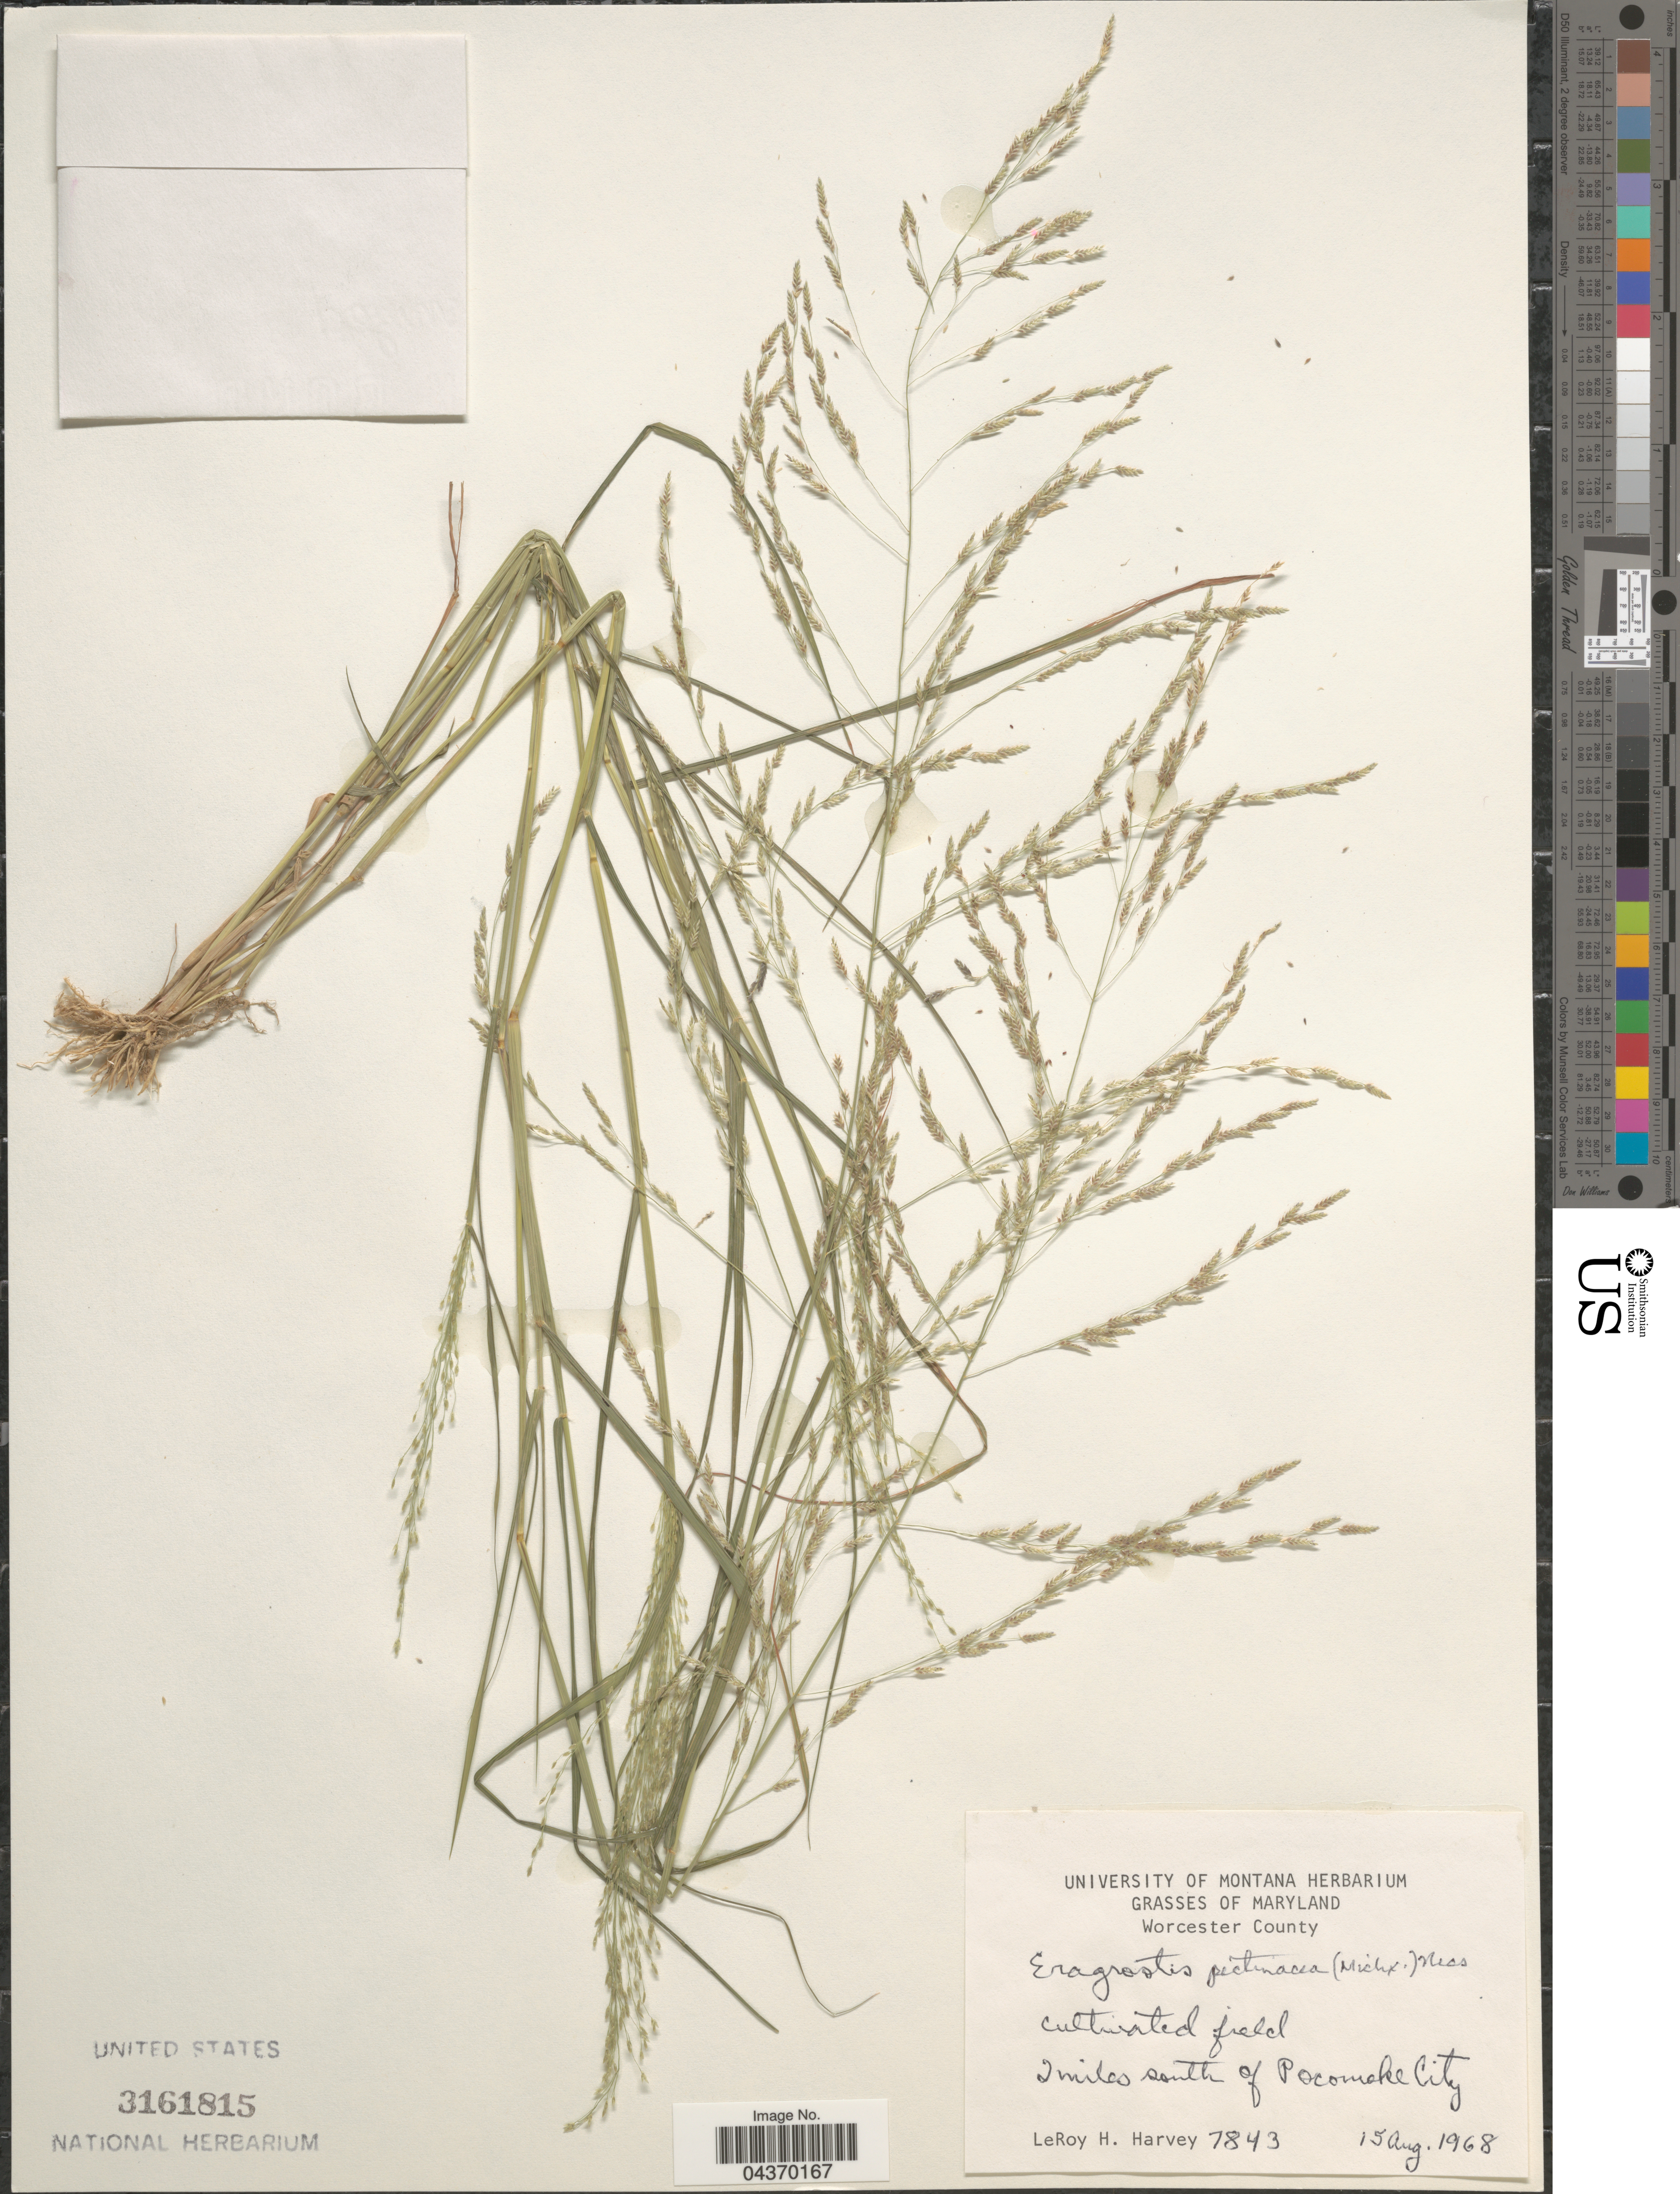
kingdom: Plantae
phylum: Tracheophyta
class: Liliopsida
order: Poales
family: Poaceae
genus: Eragrostis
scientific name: Eragrostis pectinacea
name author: (Michx.) Nees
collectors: L. H. Harvey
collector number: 7843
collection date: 1968-08-15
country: United States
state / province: Maryland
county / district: Worcester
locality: Worcester County. 2 miles south of Pocomoke City.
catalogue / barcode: US 3161815